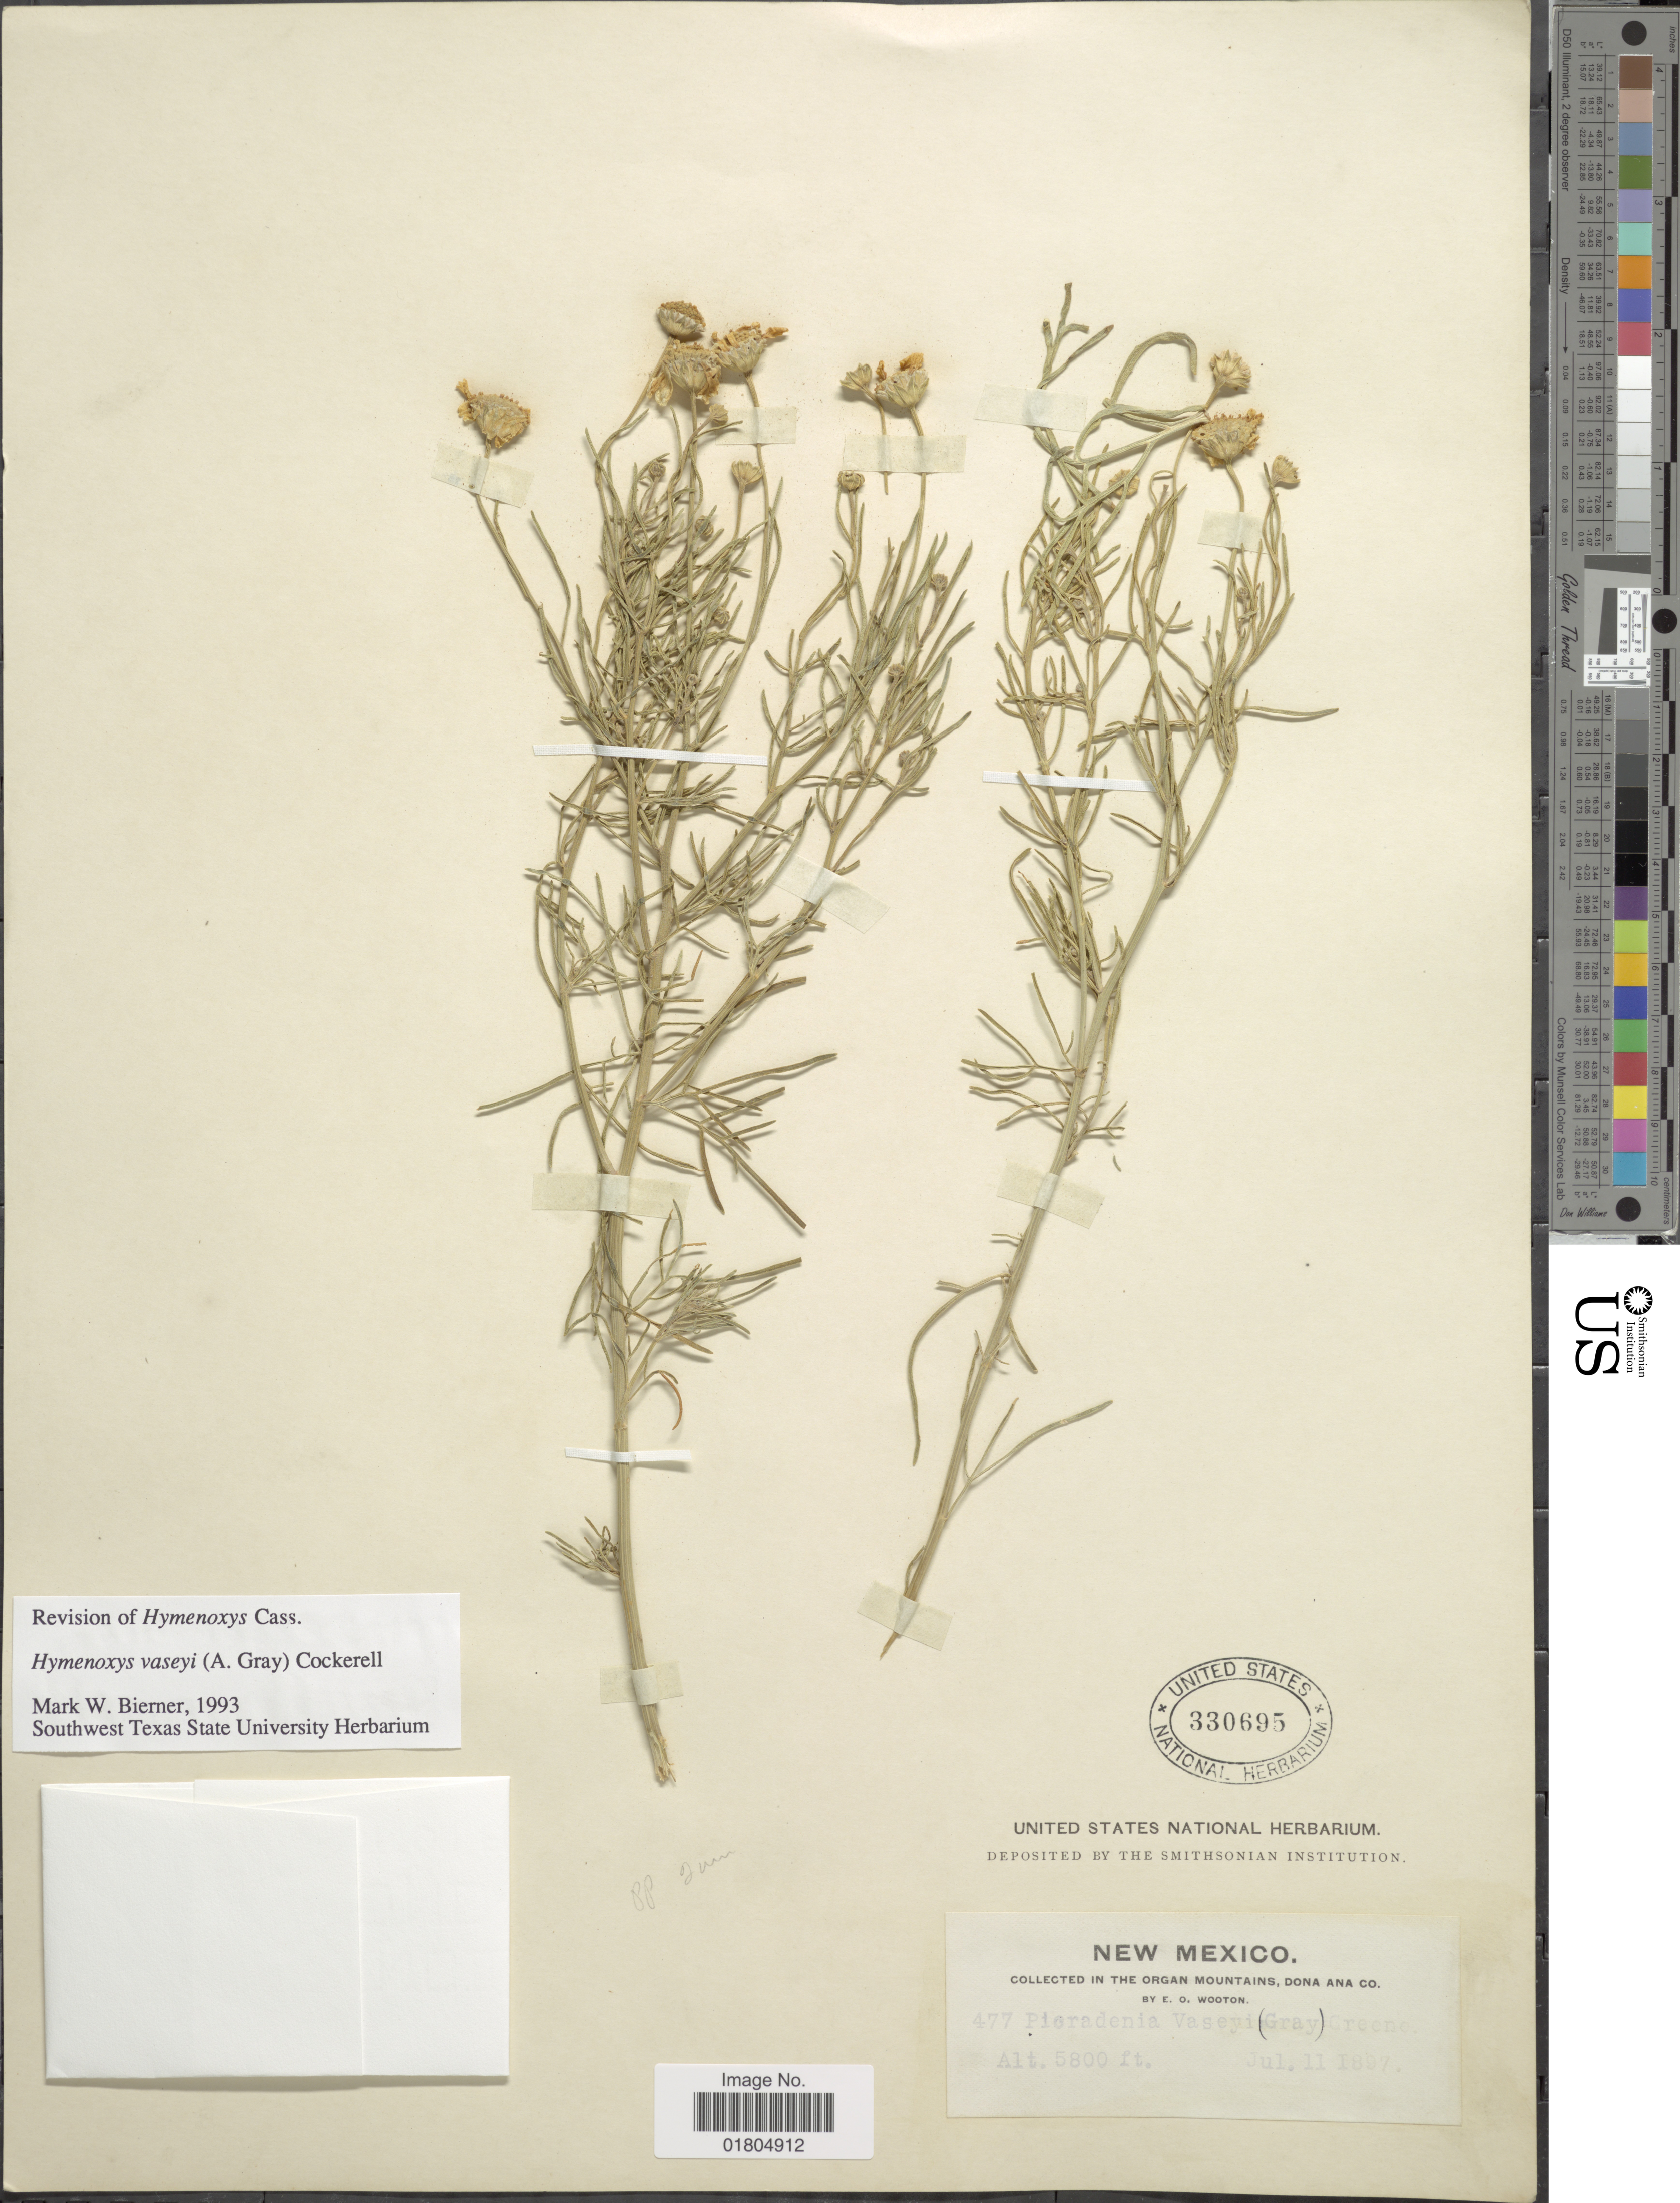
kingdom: Plantae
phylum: Tracheophyta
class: Magnoliopsida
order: Asterales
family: Asteraceae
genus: Hymenoxys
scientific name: Hymenoxys vaseyi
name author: (A. Gray) Cockerell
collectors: E. O. Wooton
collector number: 477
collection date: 1897-07-11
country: United States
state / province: New Mexico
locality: Organ Mountains, Dona Ana Co.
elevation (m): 1768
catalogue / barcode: US 330695